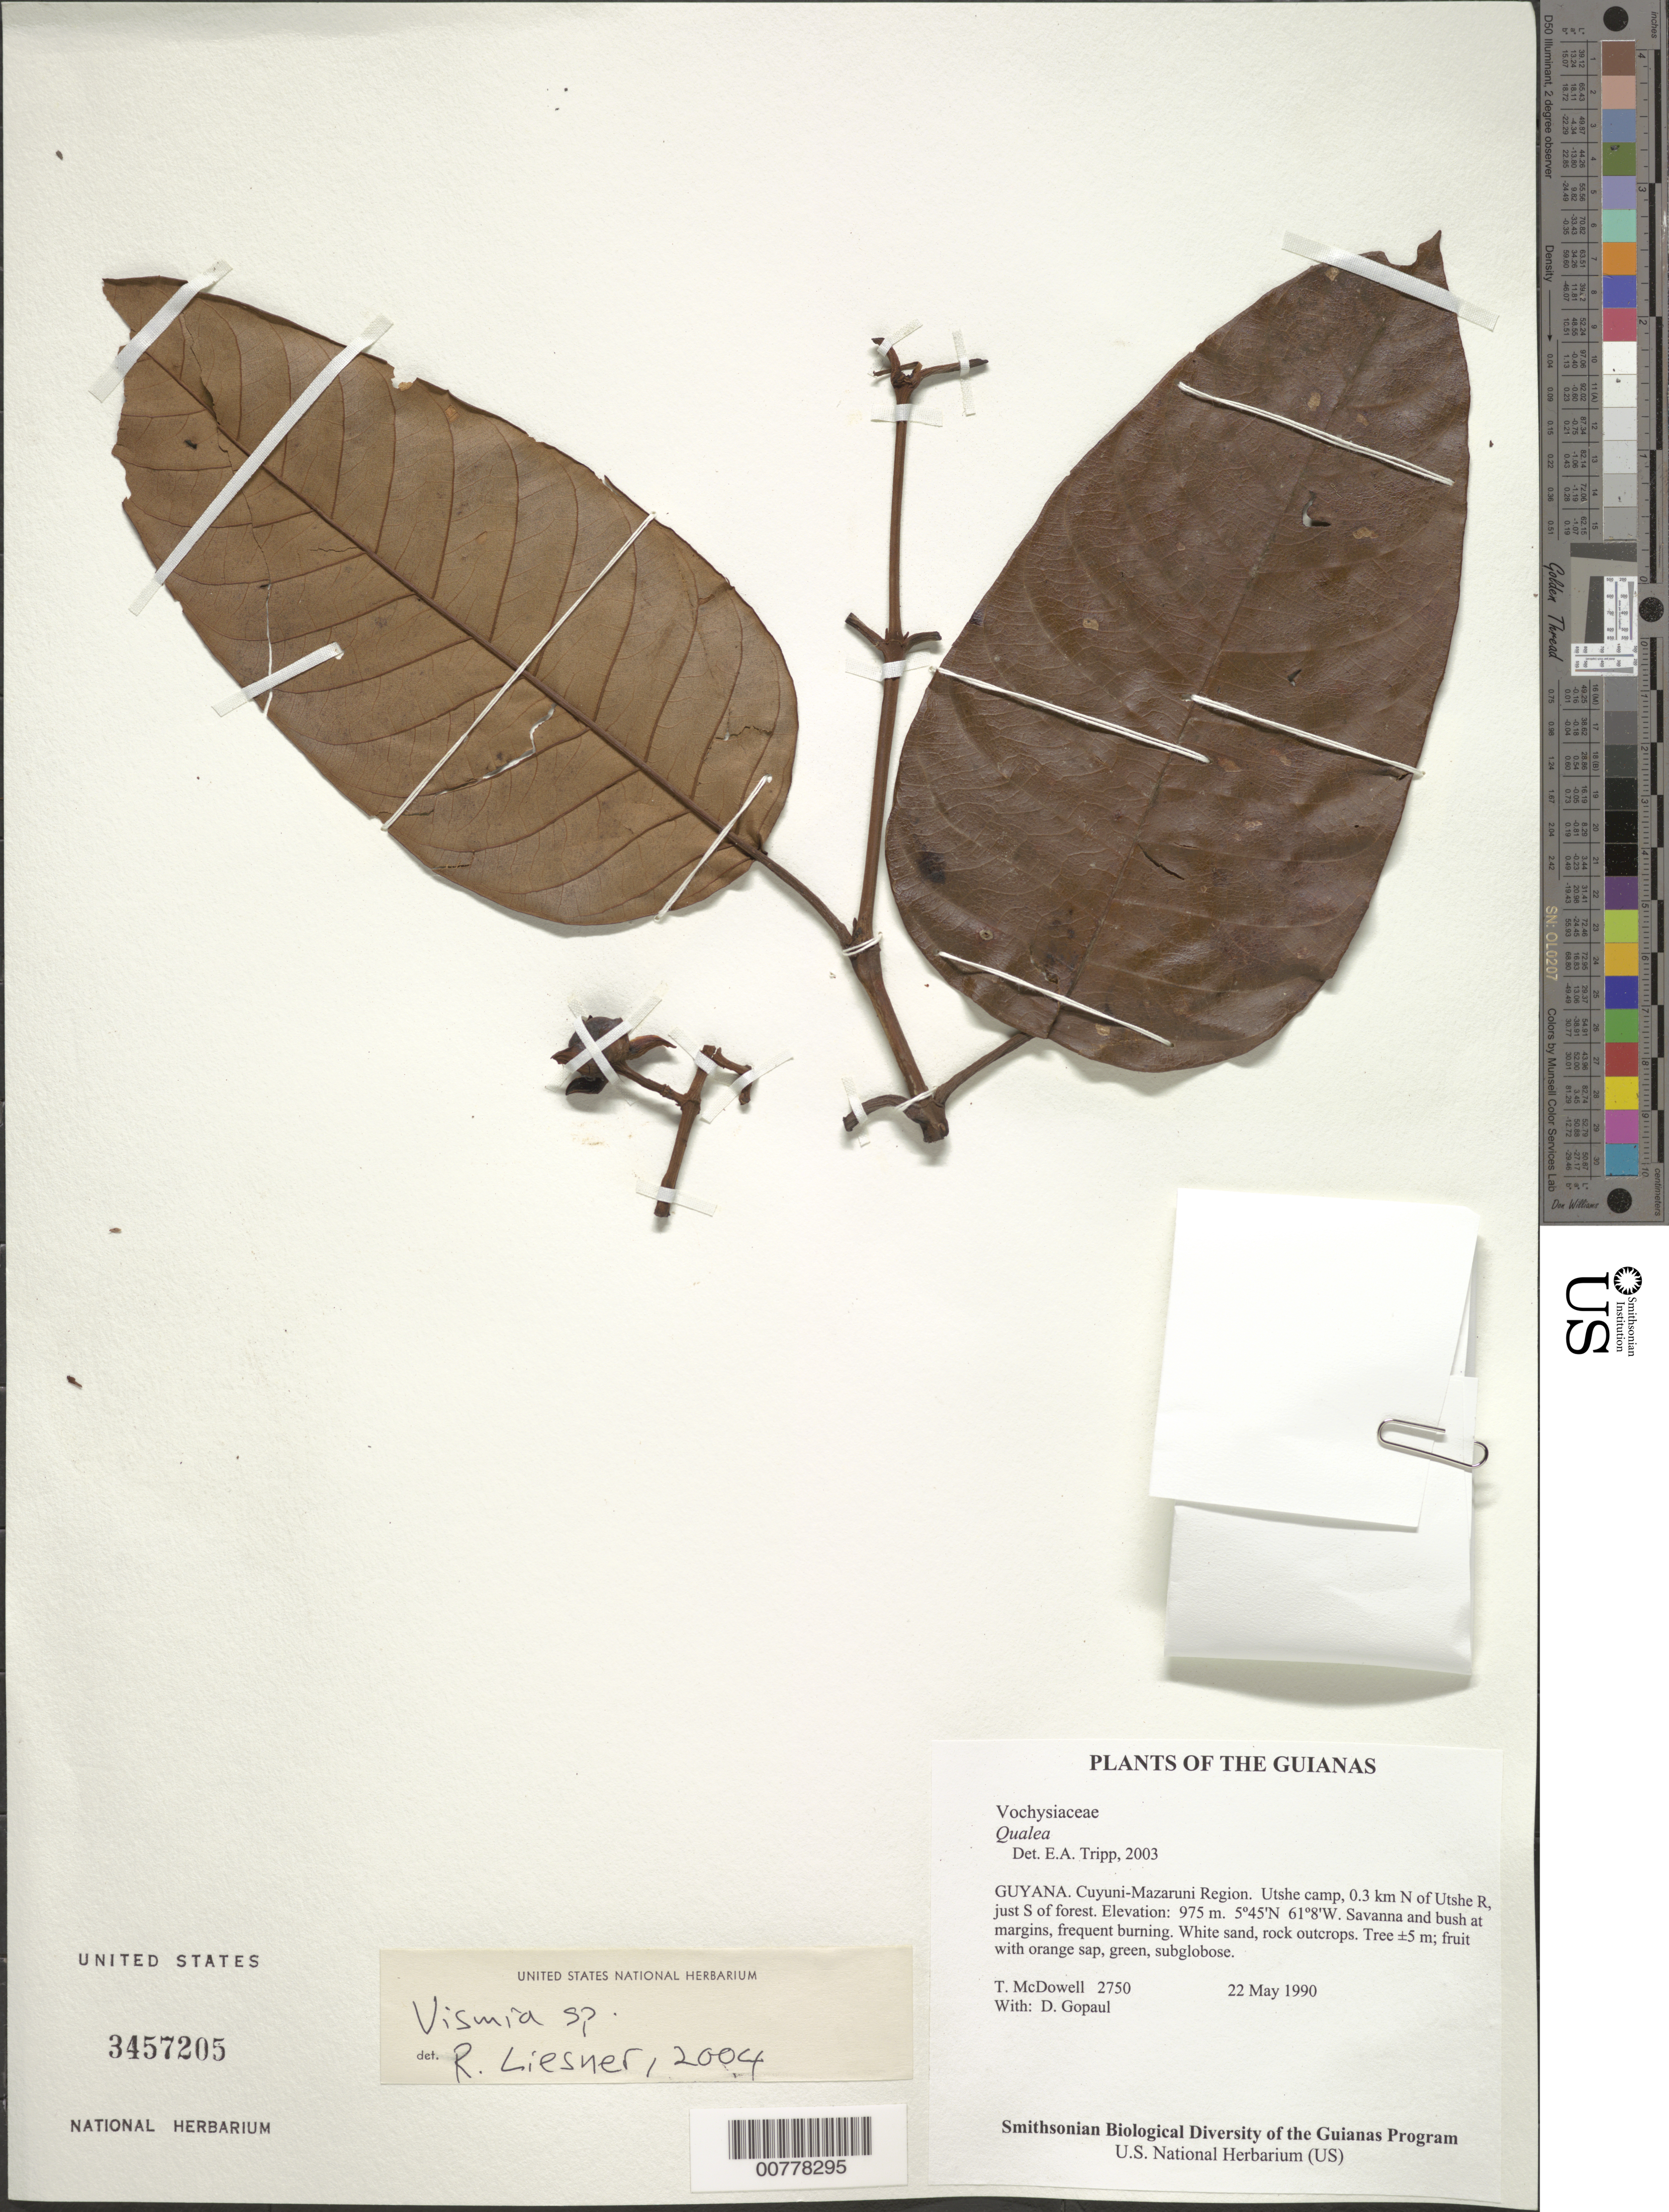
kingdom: Plantae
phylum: Tracheophyta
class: Magnoliopsida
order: Malpighiales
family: Hypericaceae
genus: Vismia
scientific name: Vismia sp.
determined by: Liesner, R. L.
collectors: T. McDowell & D. Gopaul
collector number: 2750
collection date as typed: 22 May 1990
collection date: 1990-05-22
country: Guyana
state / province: Cuyuni-Mazaruni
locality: Utshi camp, 0.3 km N of Utshi R, just S of forest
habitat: Savanna and bush at margins, frequent burning. White sand, rock outcrops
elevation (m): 975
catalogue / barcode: US 3457205